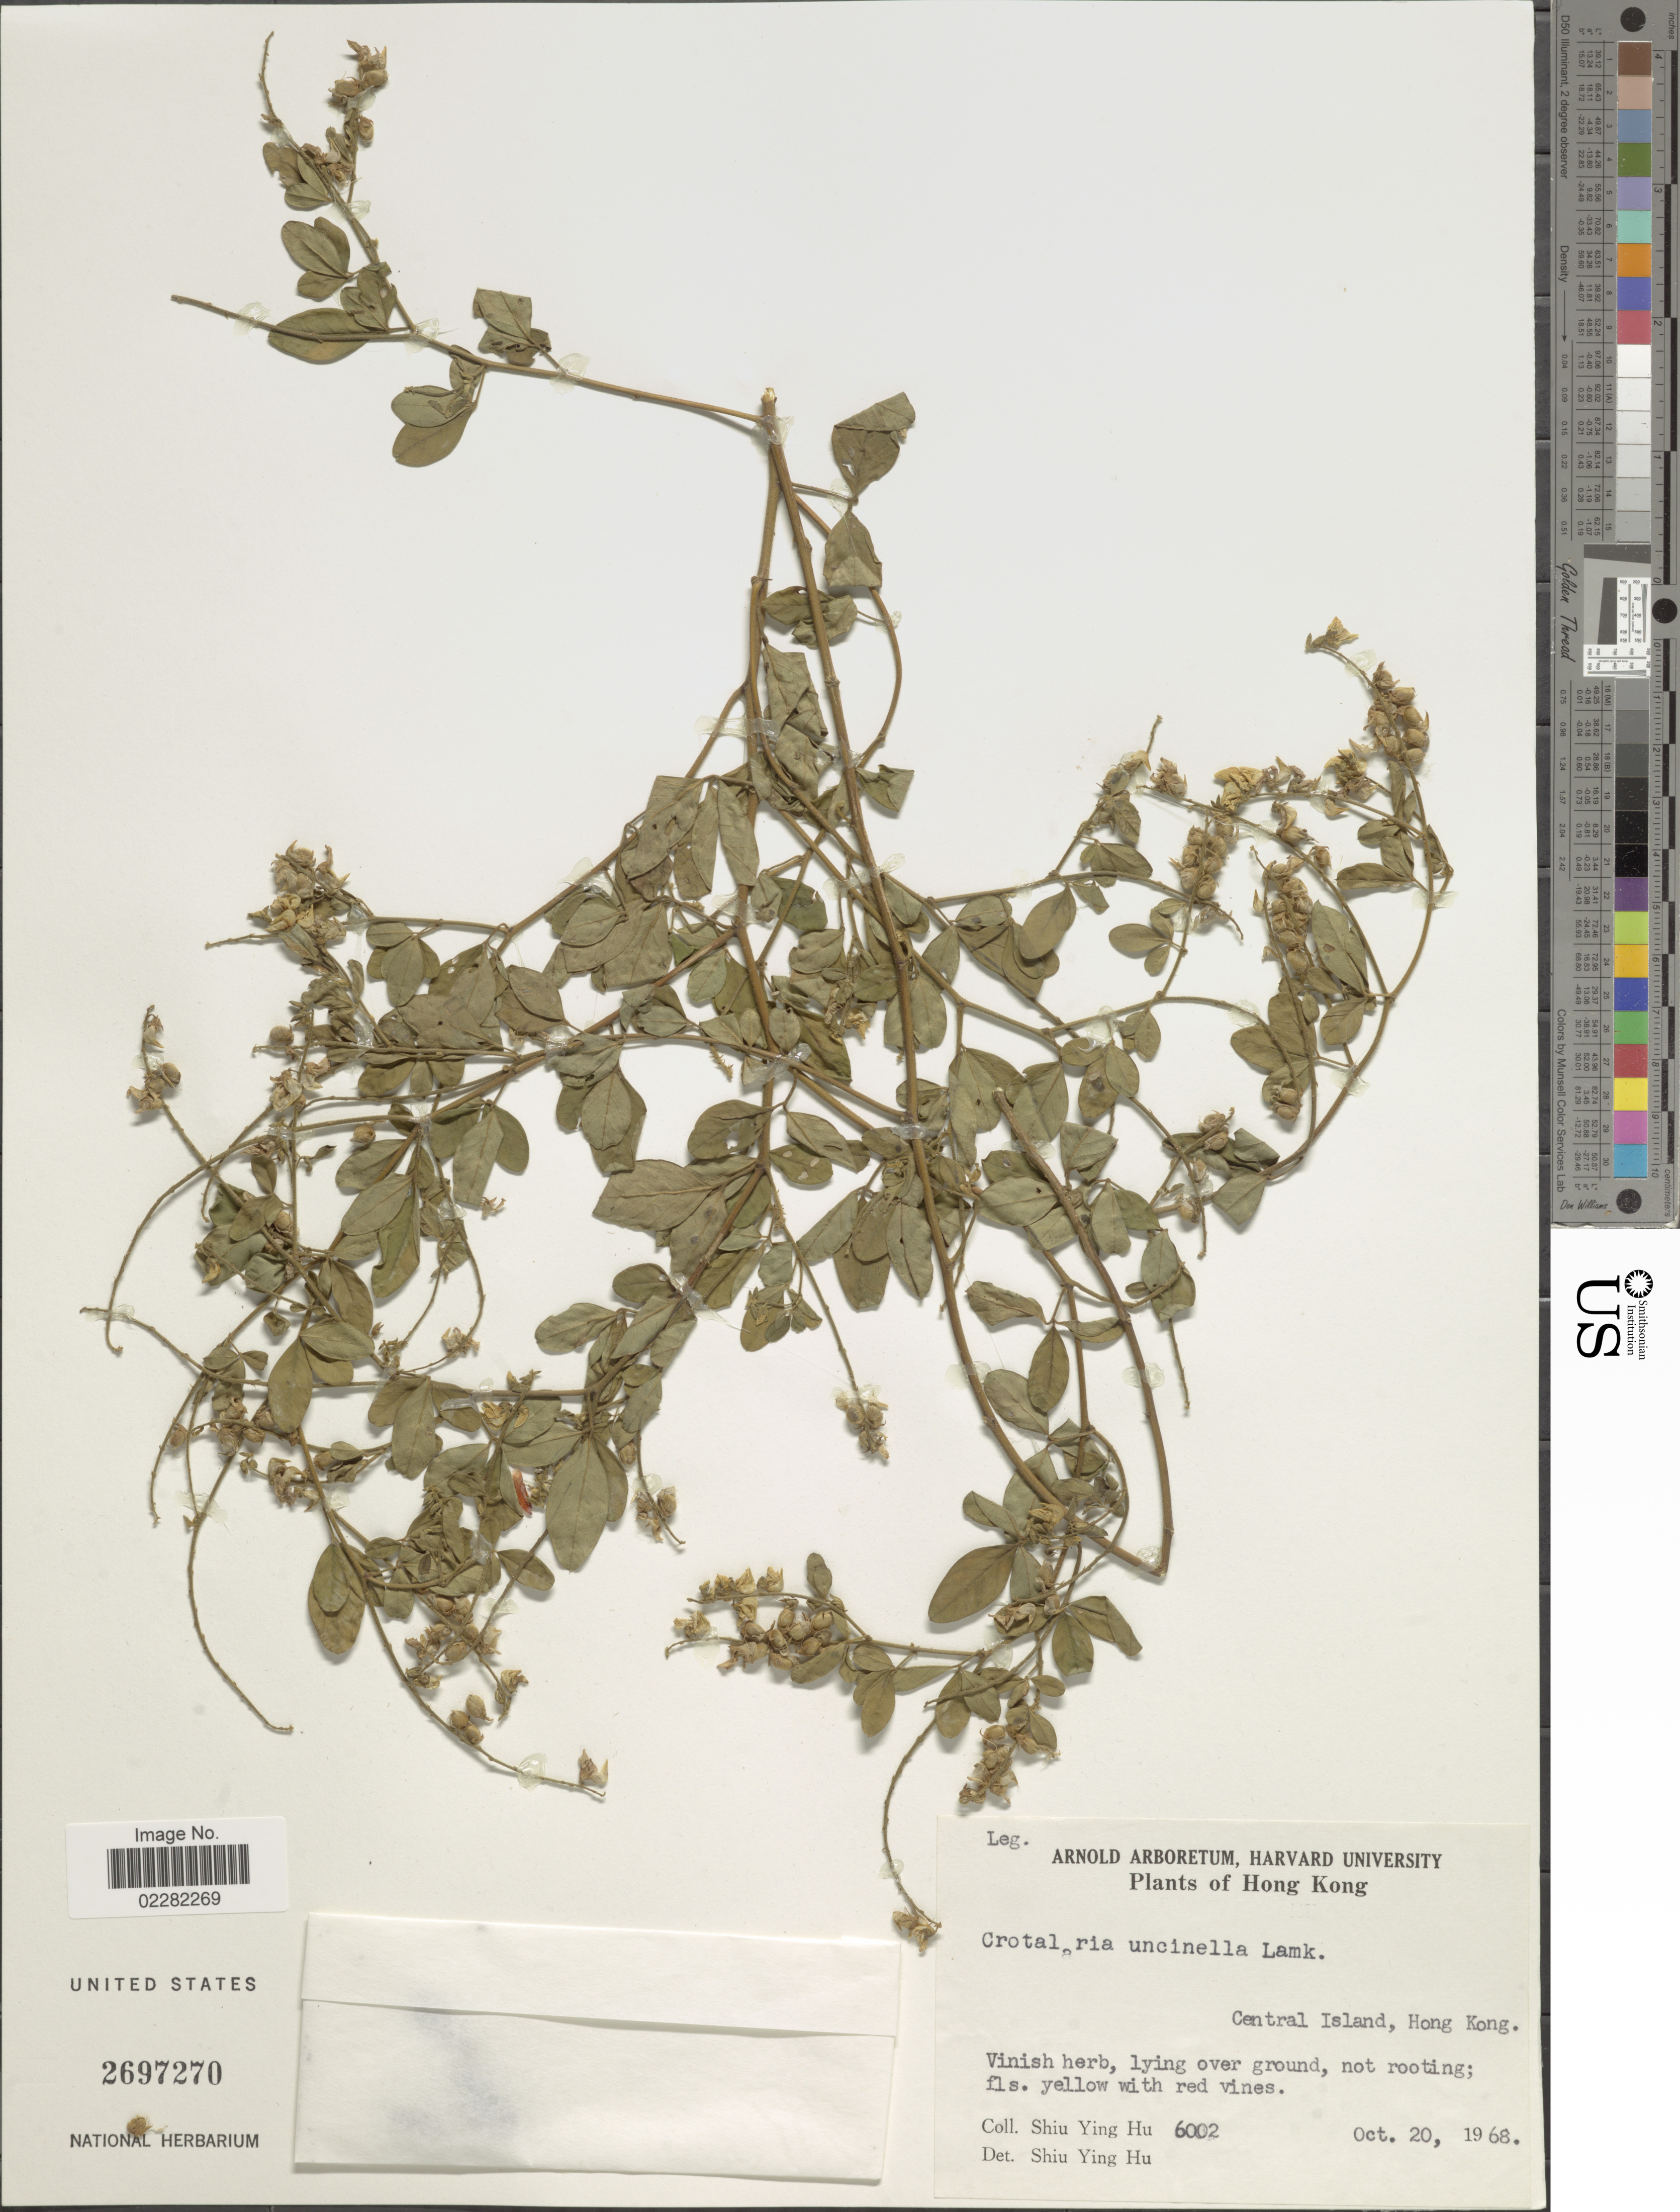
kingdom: Plantae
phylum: Tracheophyta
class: Magnoliopsida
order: Fabales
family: Fabaceae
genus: Crotalaria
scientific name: Crotalaria uncinella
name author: Lam.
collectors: S. Y. Hu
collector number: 6002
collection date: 1968-10-20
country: China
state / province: Hong Kong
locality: Central Island, Hong Kong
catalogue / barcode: US 2697270